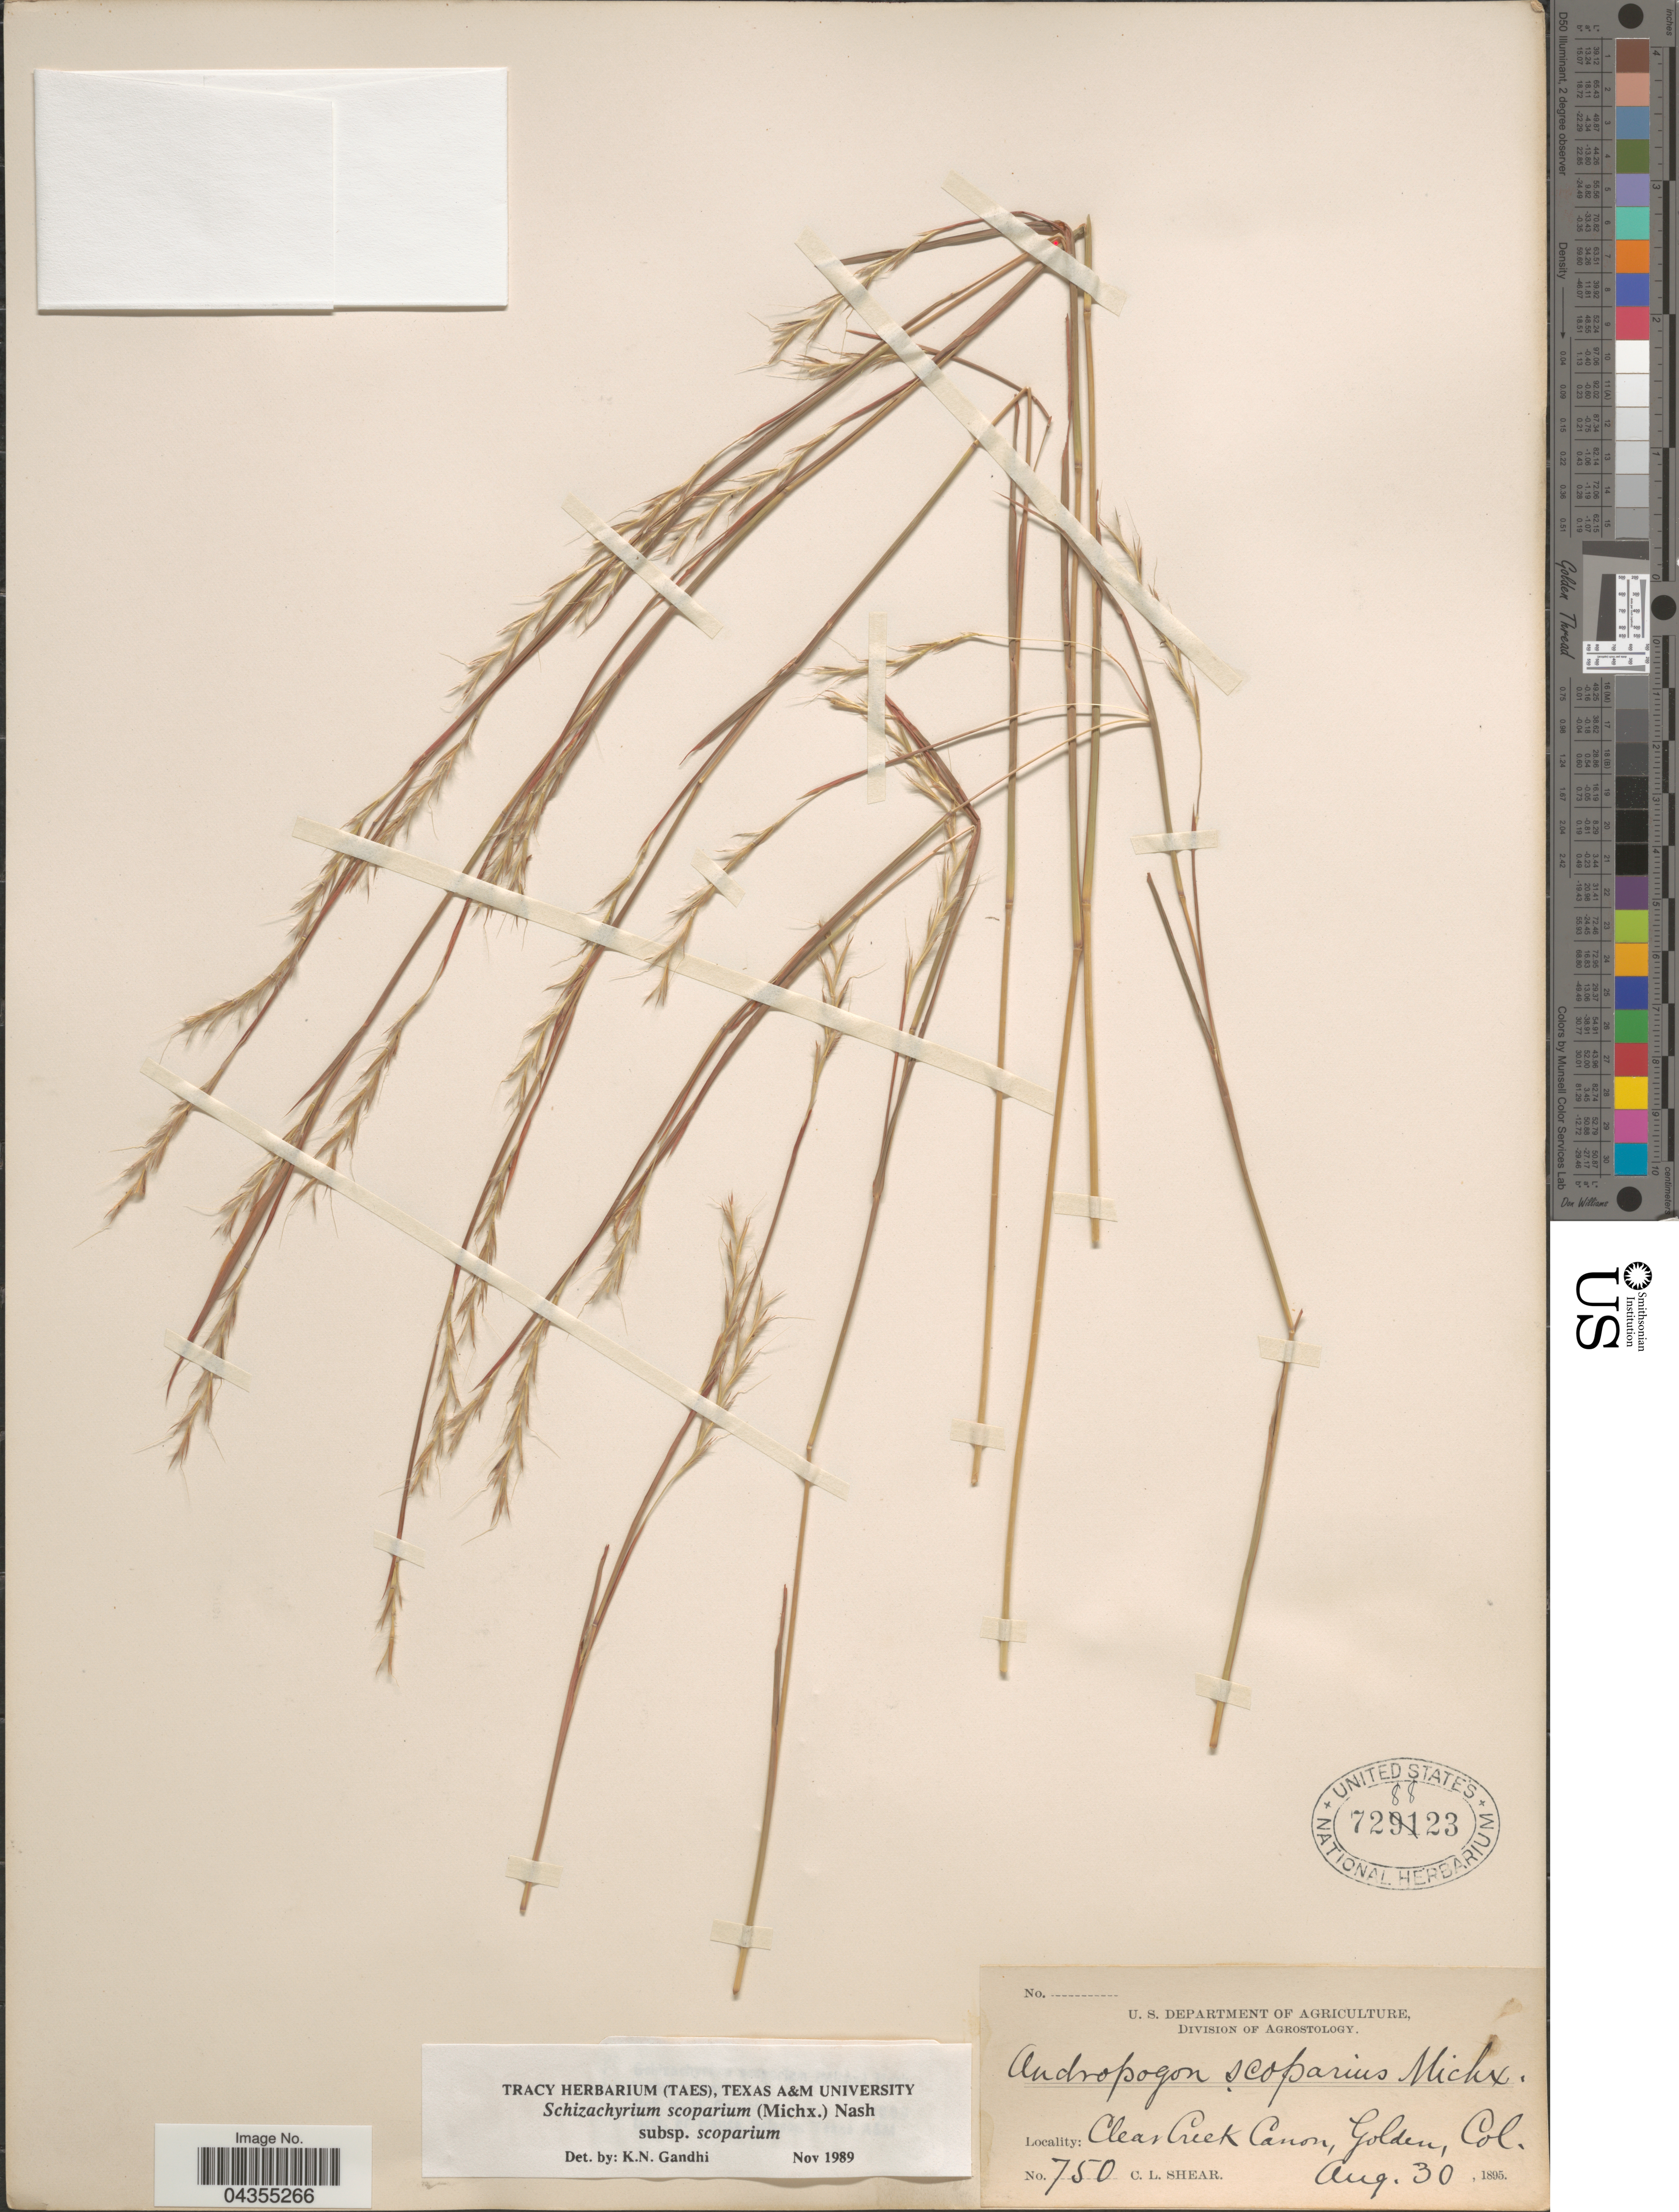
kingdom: Plantae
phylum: Tracheophyta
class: Liliopsida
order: Poales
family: Poaceae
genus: Schizachyrium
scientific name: Schizachyrium scoparium var. scoparium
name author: (Michx.) Nash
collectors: C. L. Shear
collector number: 750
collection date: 1895-08-30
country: United States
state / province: Colorado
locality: Clear Creek Canon, Golden.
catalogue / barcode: US 728823